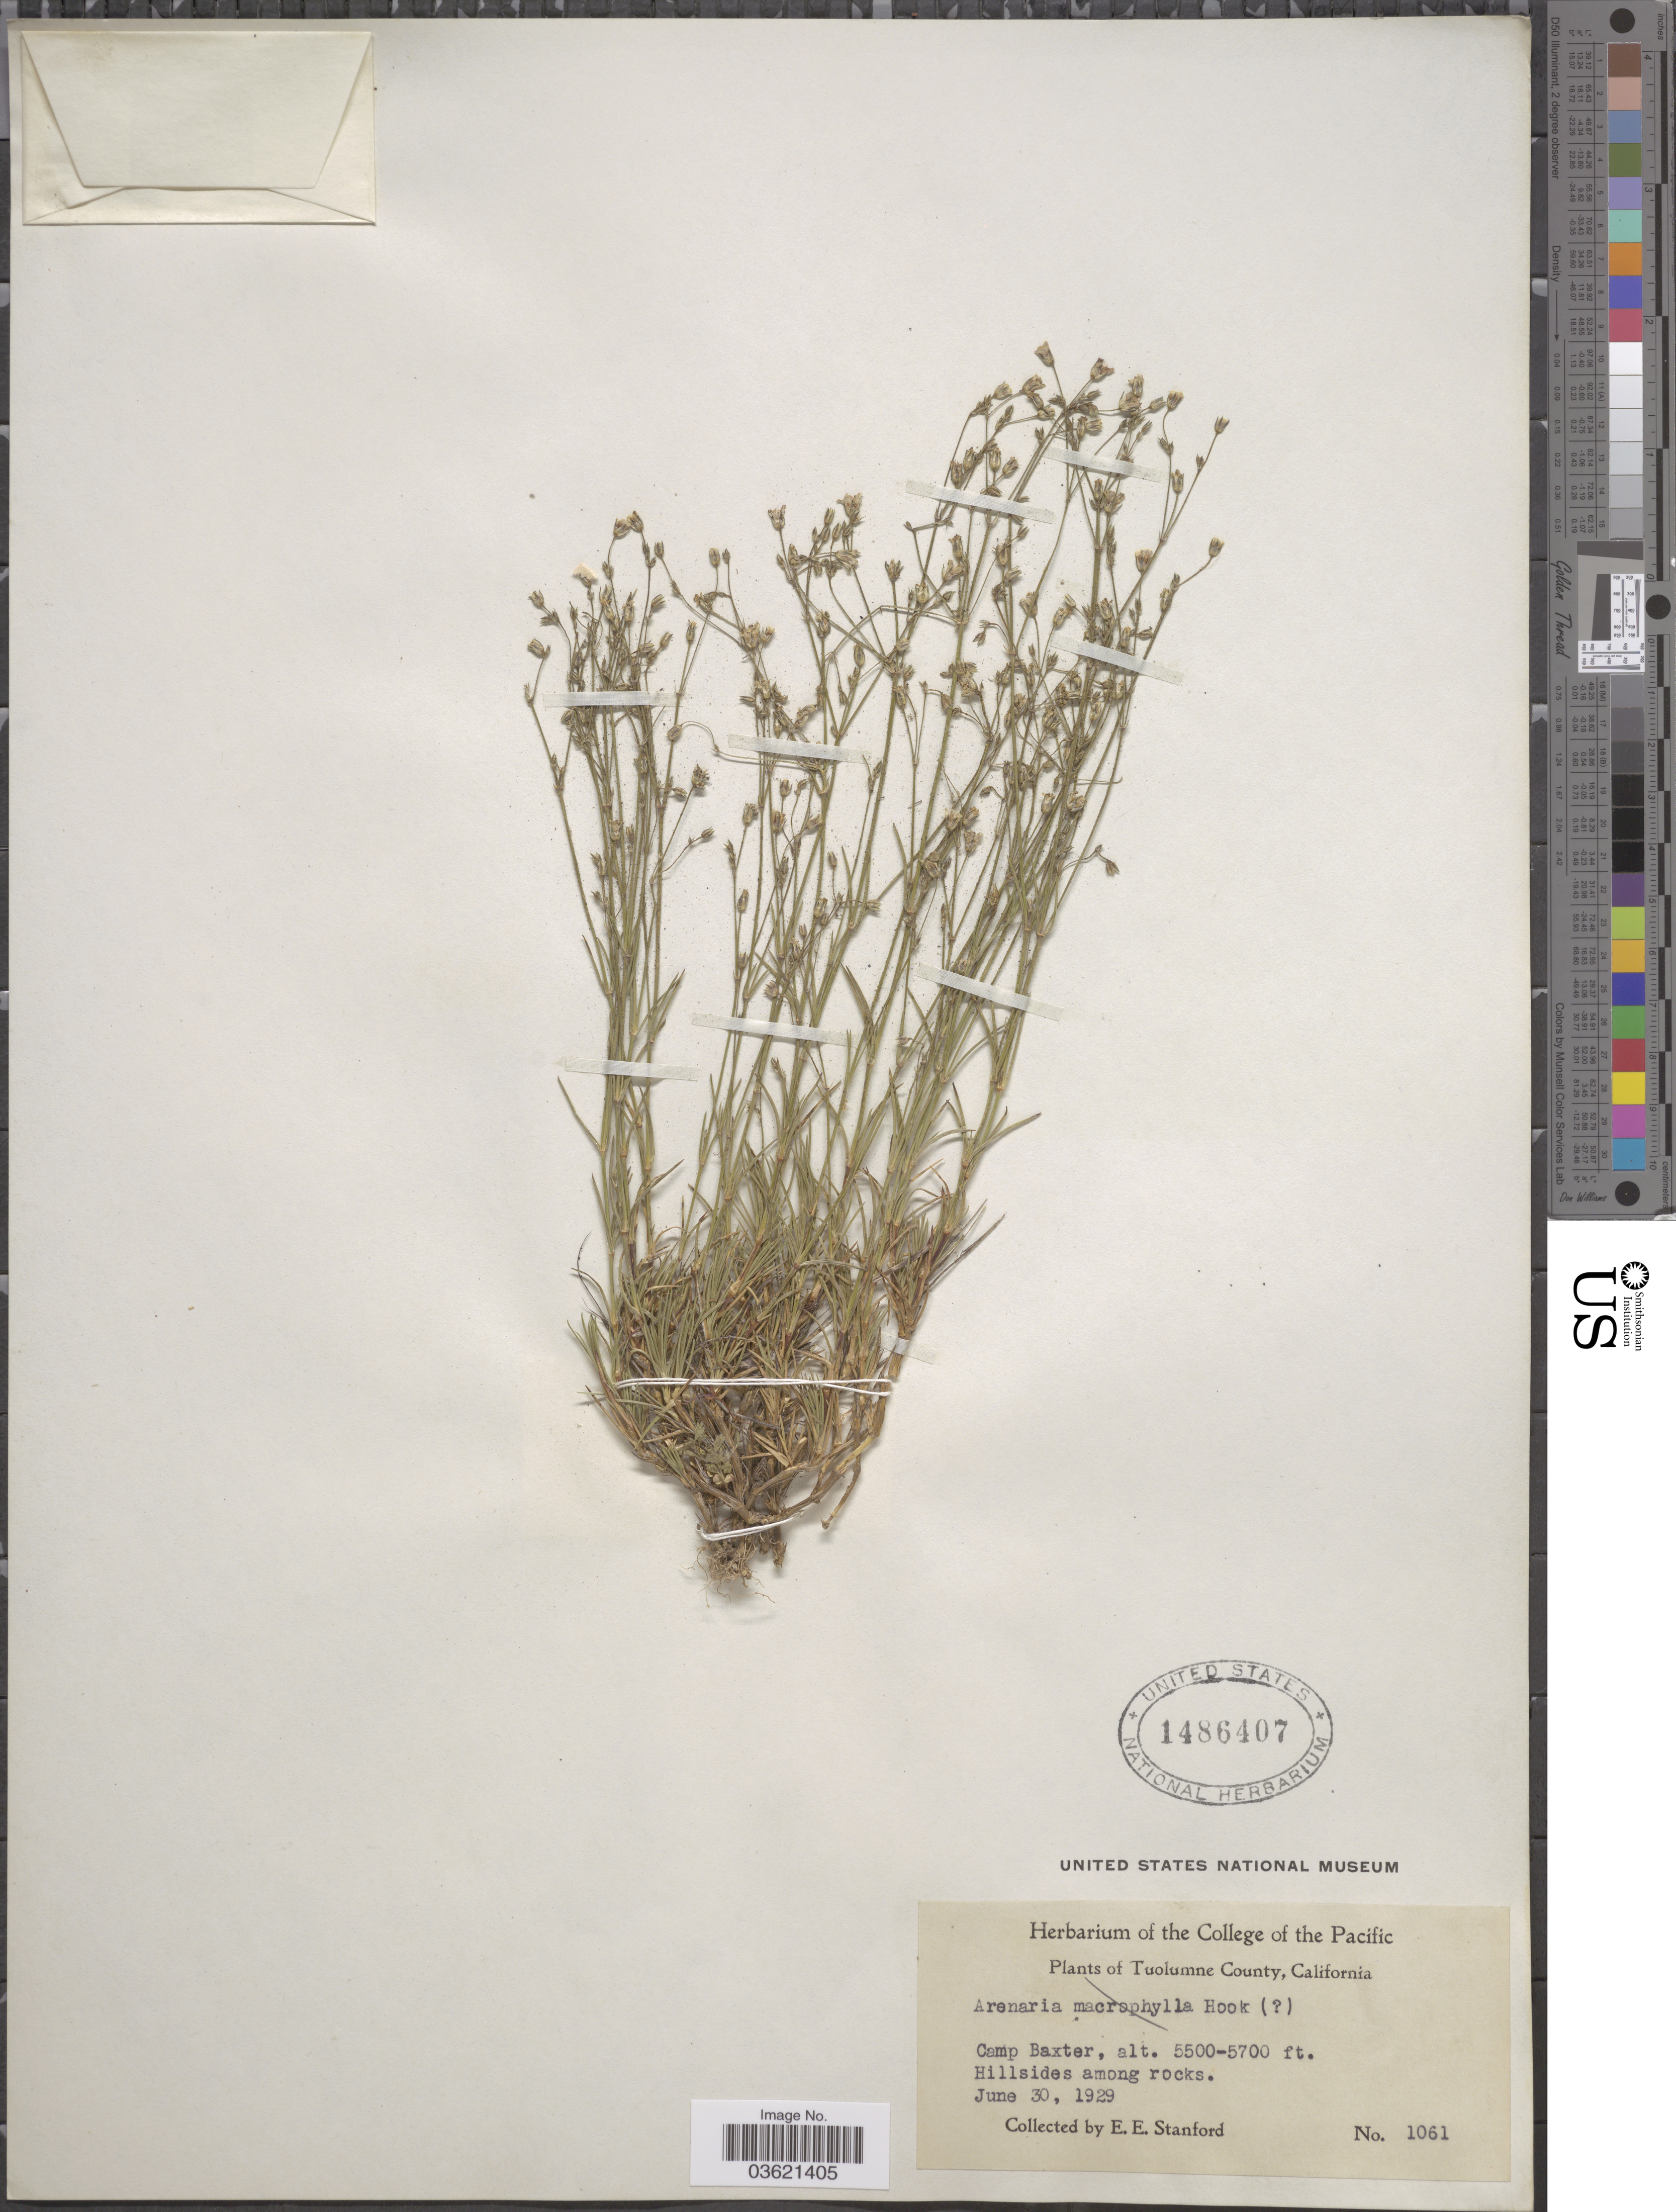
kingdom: Plantae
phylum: Tracheophyta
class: Magnoliopsida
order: Caryophyllales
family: Caryophyllaceae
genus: Arenaria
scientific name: Arenaria sp.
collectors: E. Stanford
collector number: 1061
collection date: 1929-06-30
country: United States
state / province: California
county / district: Tuolumne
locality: Tuolumne County. Camp Baxter.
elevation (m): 1676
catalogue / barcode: US 1486407